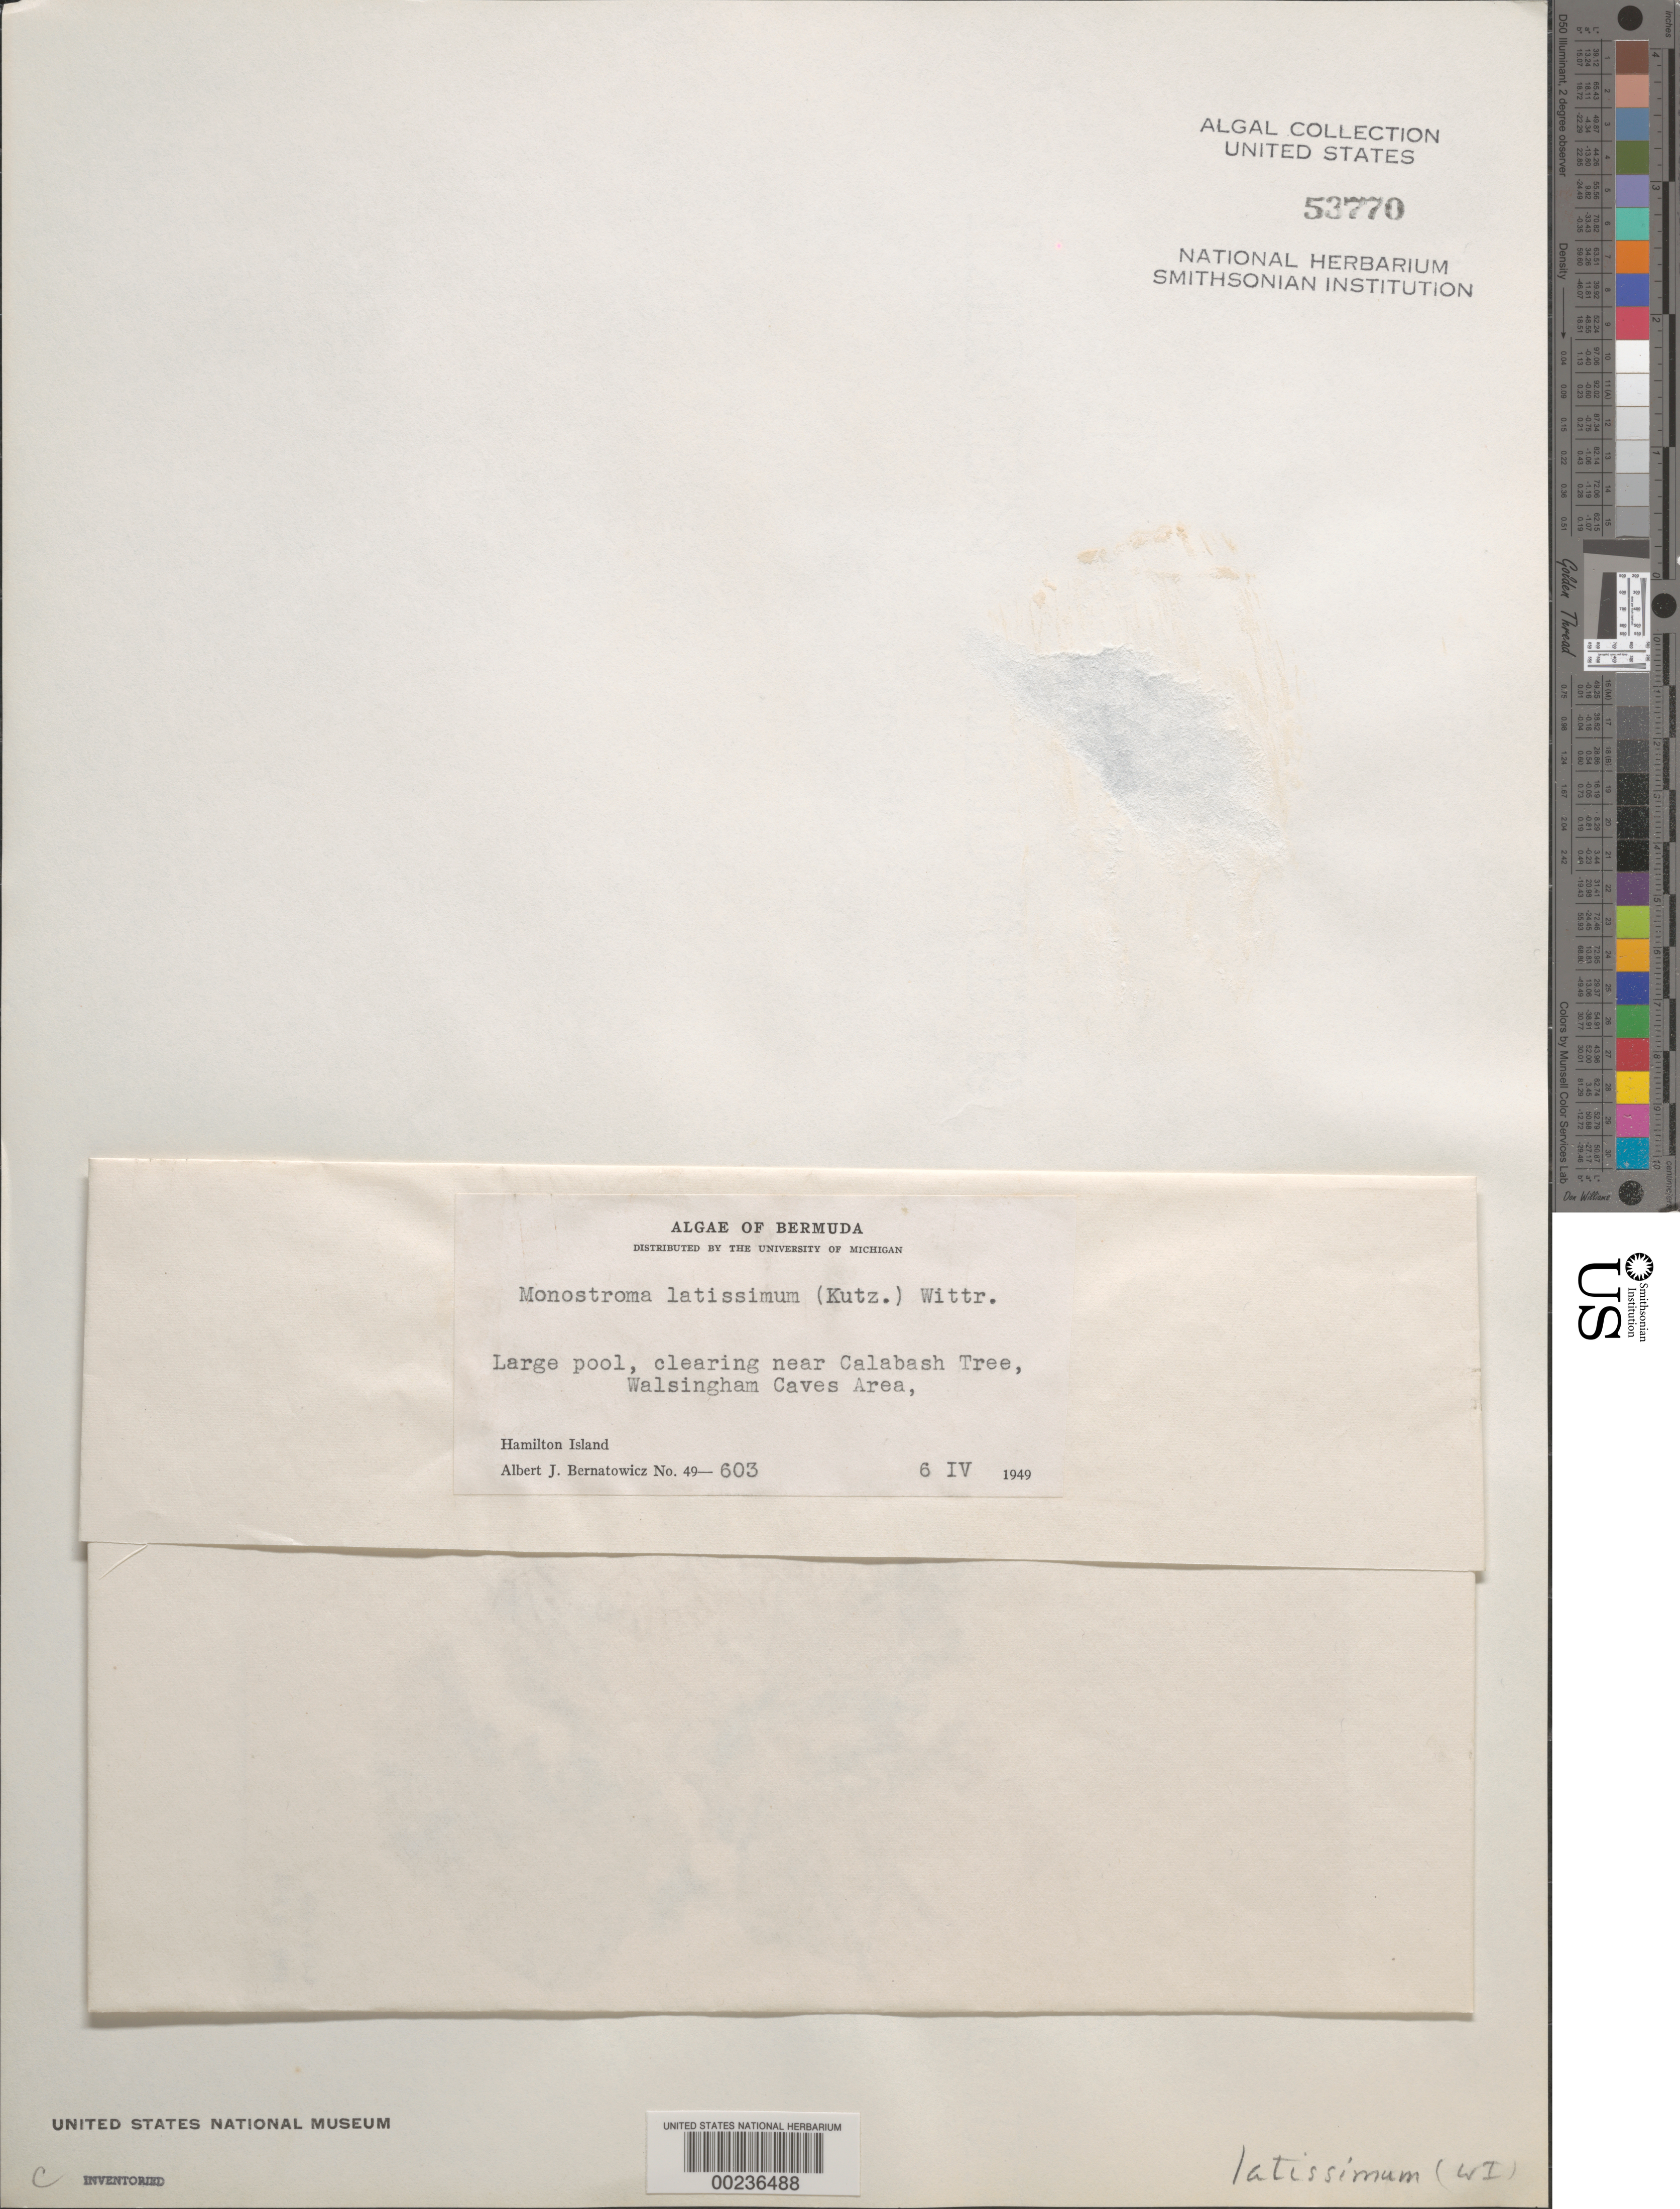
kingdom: Plantae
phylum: Chlorophyta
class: Ulvophyceae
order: Ulvales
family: Monostromataceae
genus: Monostroma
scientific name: Monostroma latissimum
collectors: A. Bernatowicz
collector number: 49-603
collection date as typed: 06 Apr 1949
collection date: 1949-04-06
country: Bermuda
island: Bermuda Island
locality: Walsingham Caves area, near Calabash Tree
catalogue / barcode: US 53770